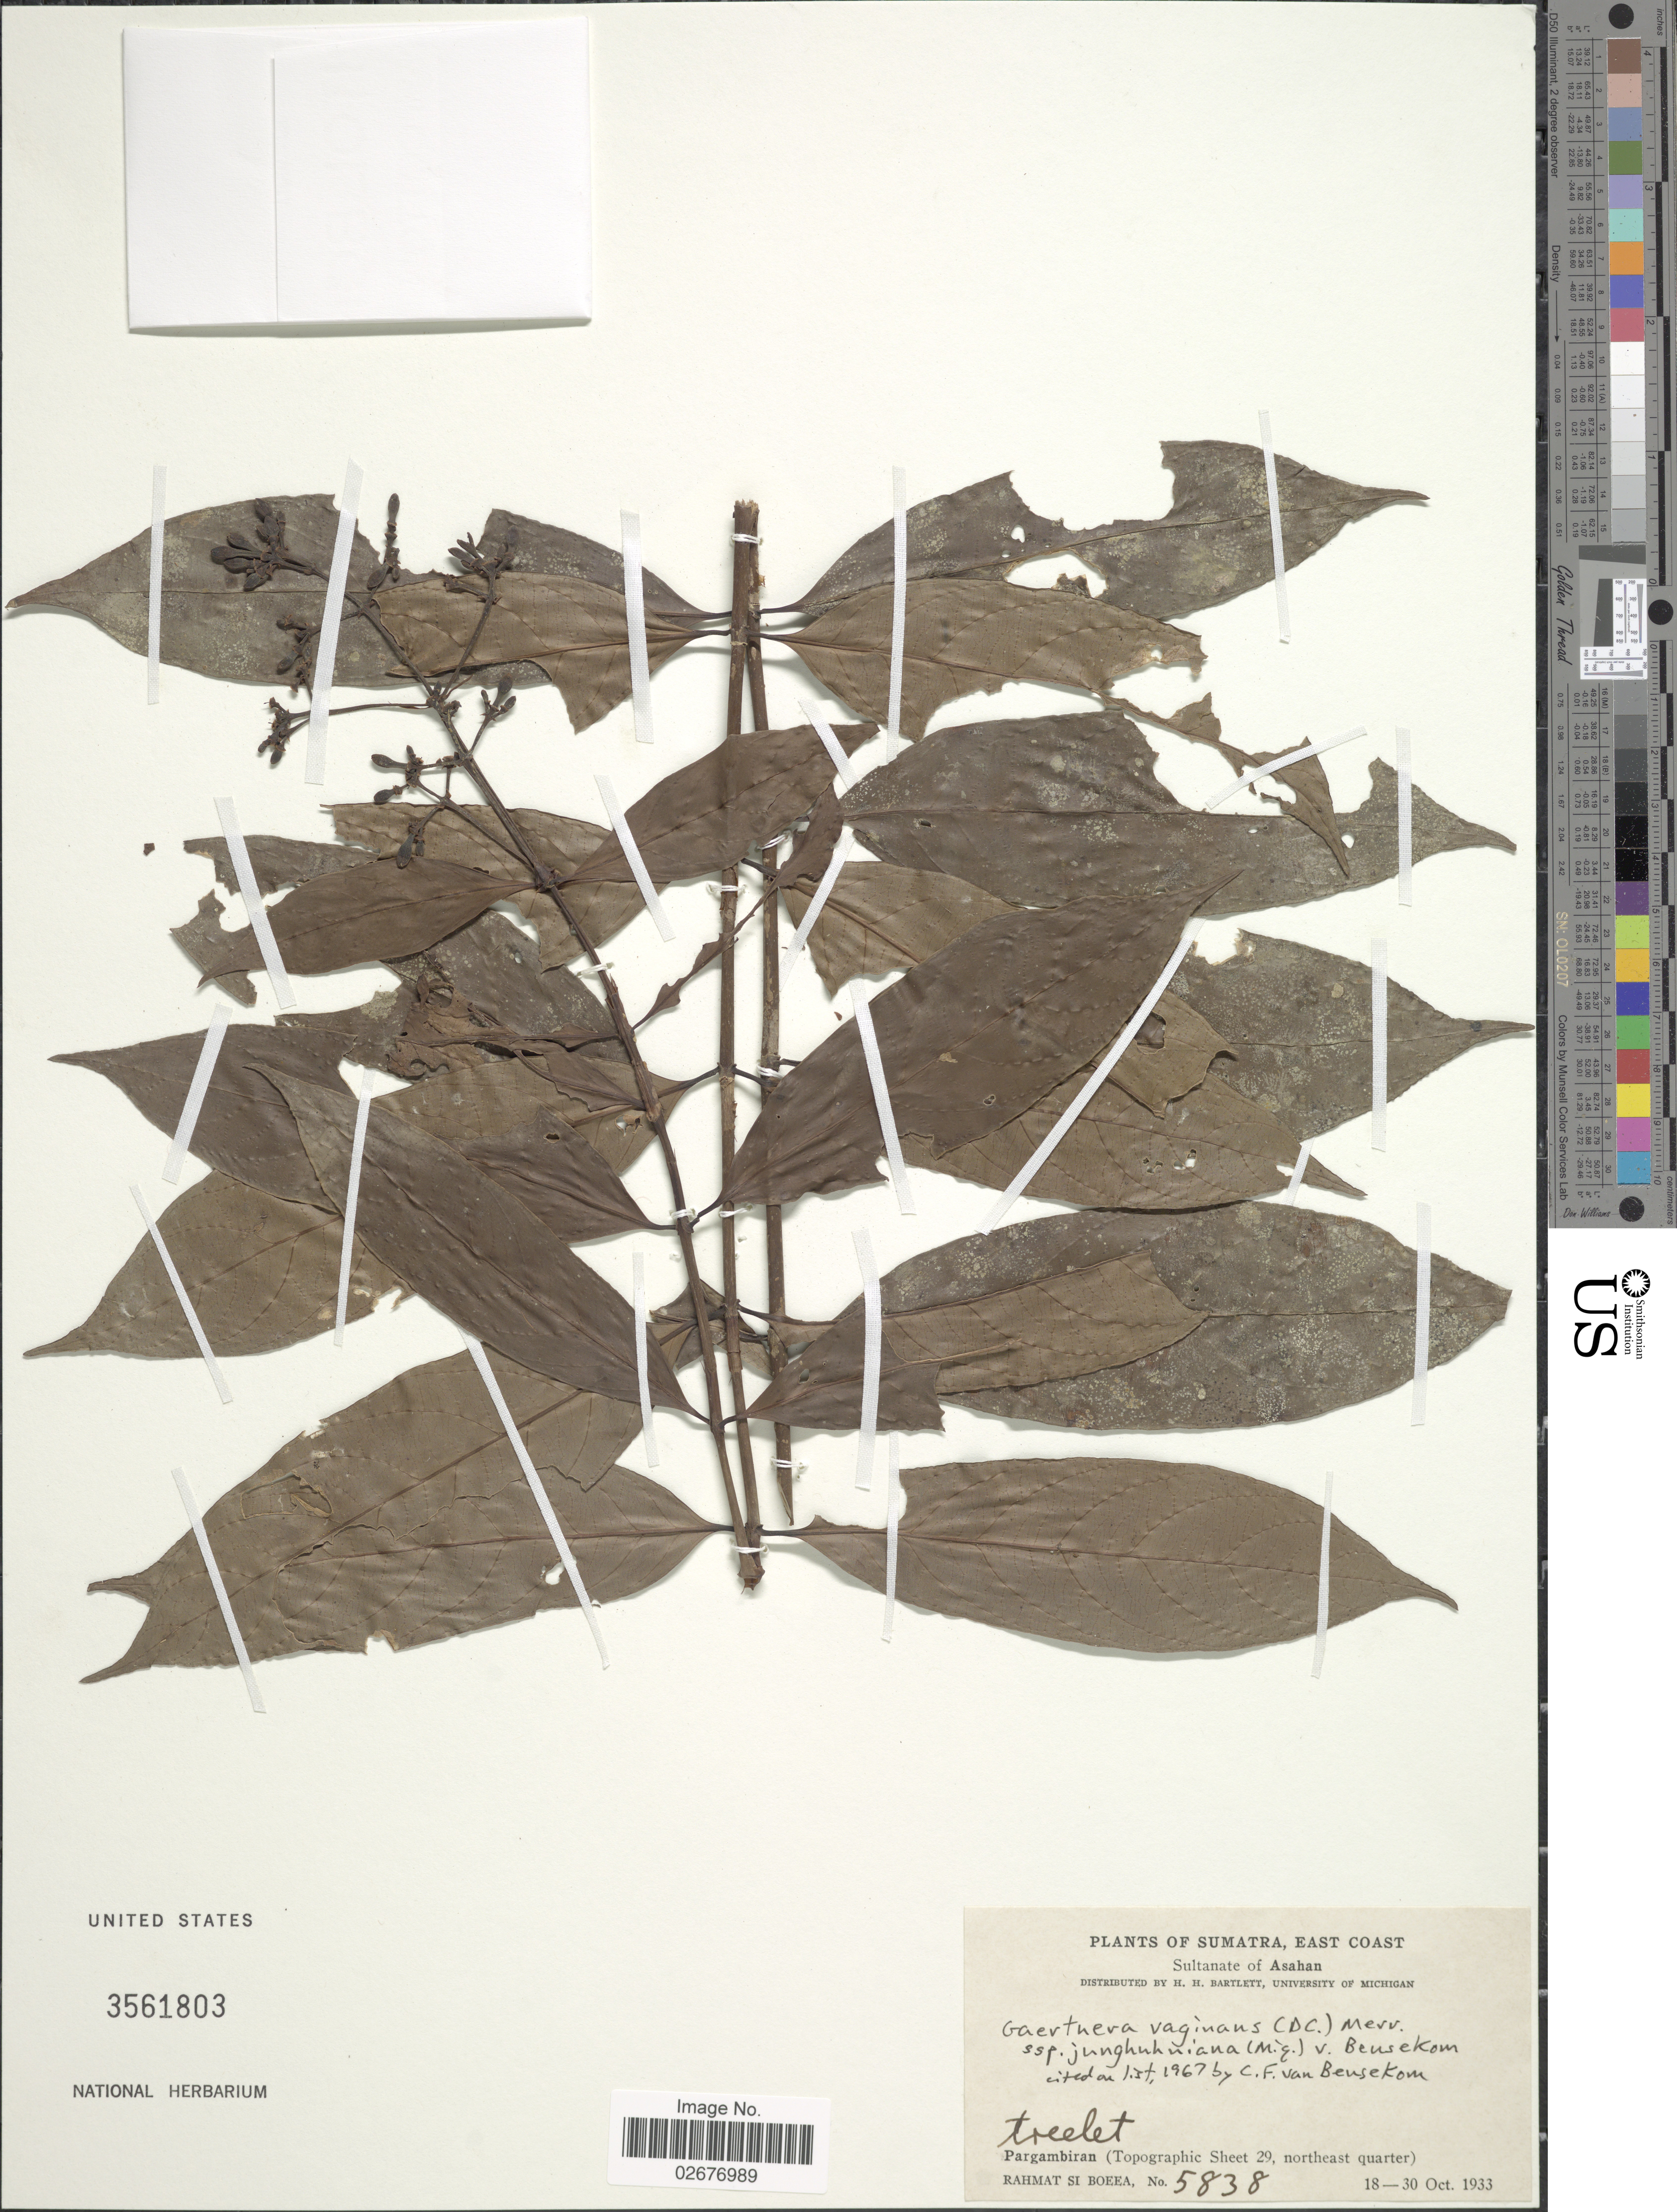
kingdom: Plantae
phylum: Tracheophyta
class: Magnoliopsida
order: Gentianales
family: Rubiaceae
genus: Gaertnera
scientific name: Gaertnera junghuhniana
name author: Miq.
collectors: Rahmat Si Boeea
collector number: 5838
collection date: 1933-10-18/1933-10-30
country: Indonesia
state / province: Sumatra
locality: East Coast, Sultanate of Asahan, Pargambiran (Topographic Sheet 29, northeast quarter)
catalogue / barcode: US 3561803